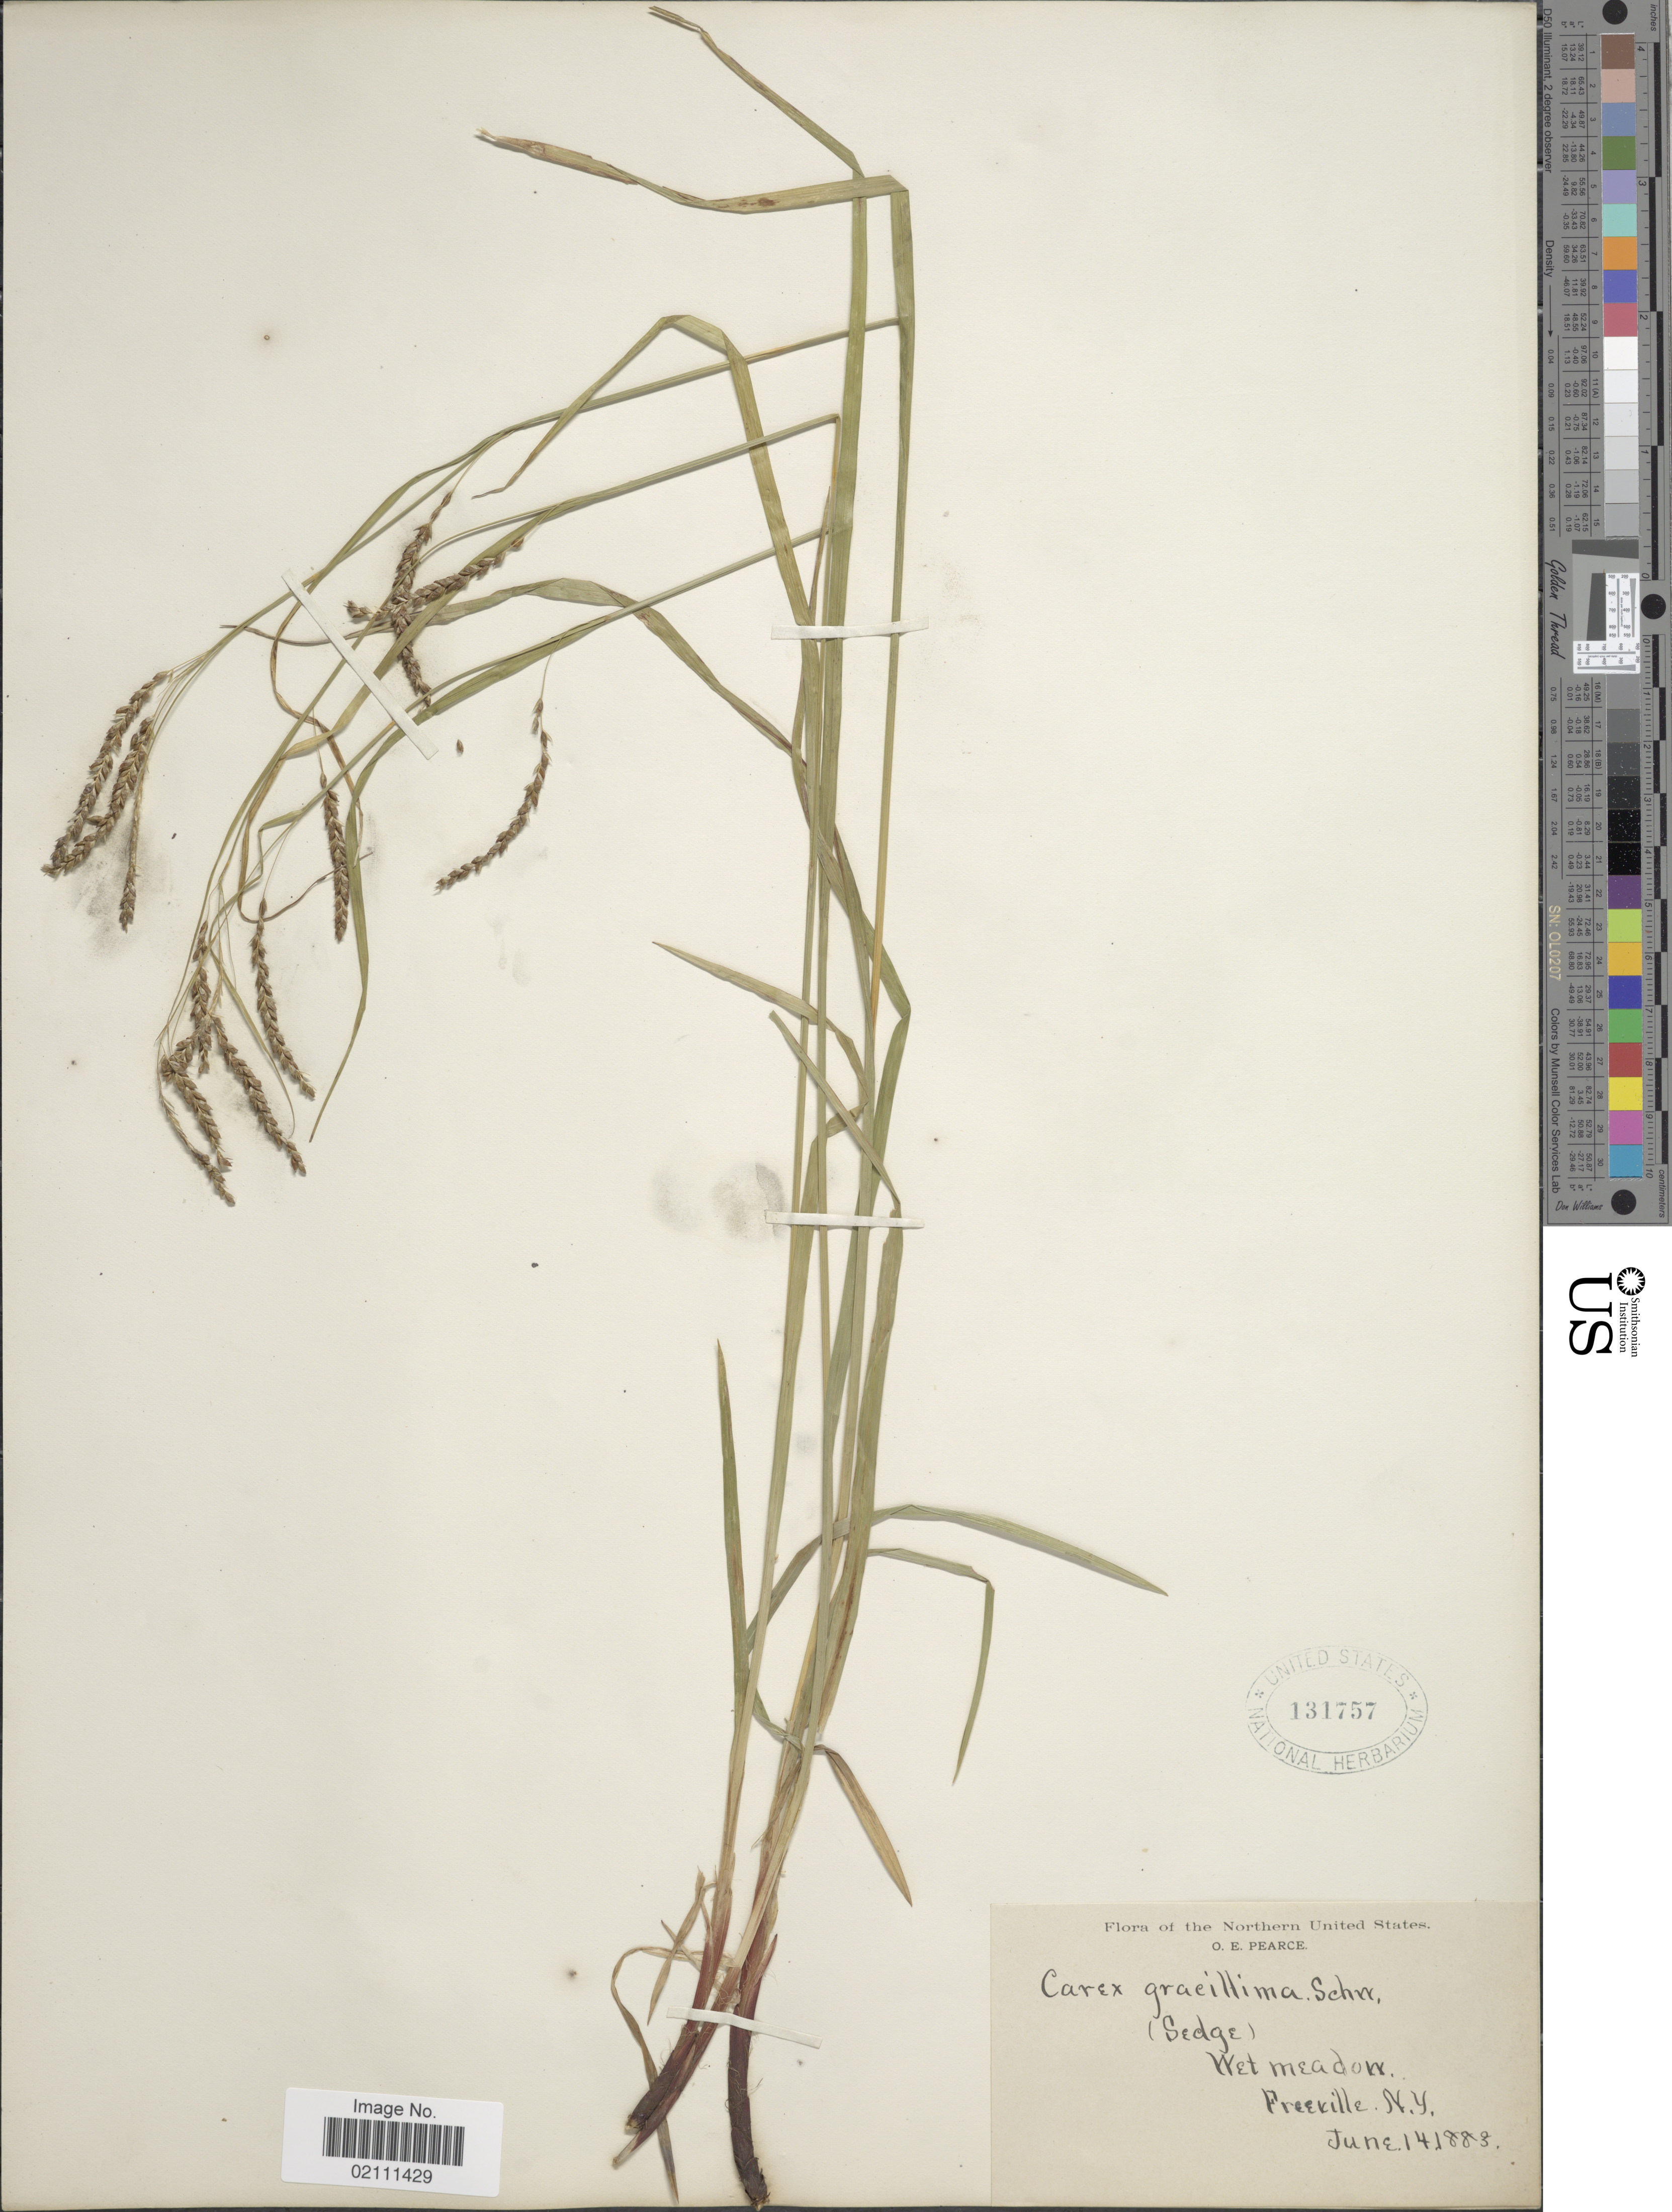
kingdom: Plantae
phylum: Tracheophyta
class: Liliopsida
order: Poales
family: Cyperaceae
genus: Carex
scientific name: Carex gracillima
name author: Schwein.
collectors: O. E. Pearce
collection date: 1883-06-14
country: United States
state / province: New York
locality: Wet meadow, Freeville.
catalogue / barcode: US 131757